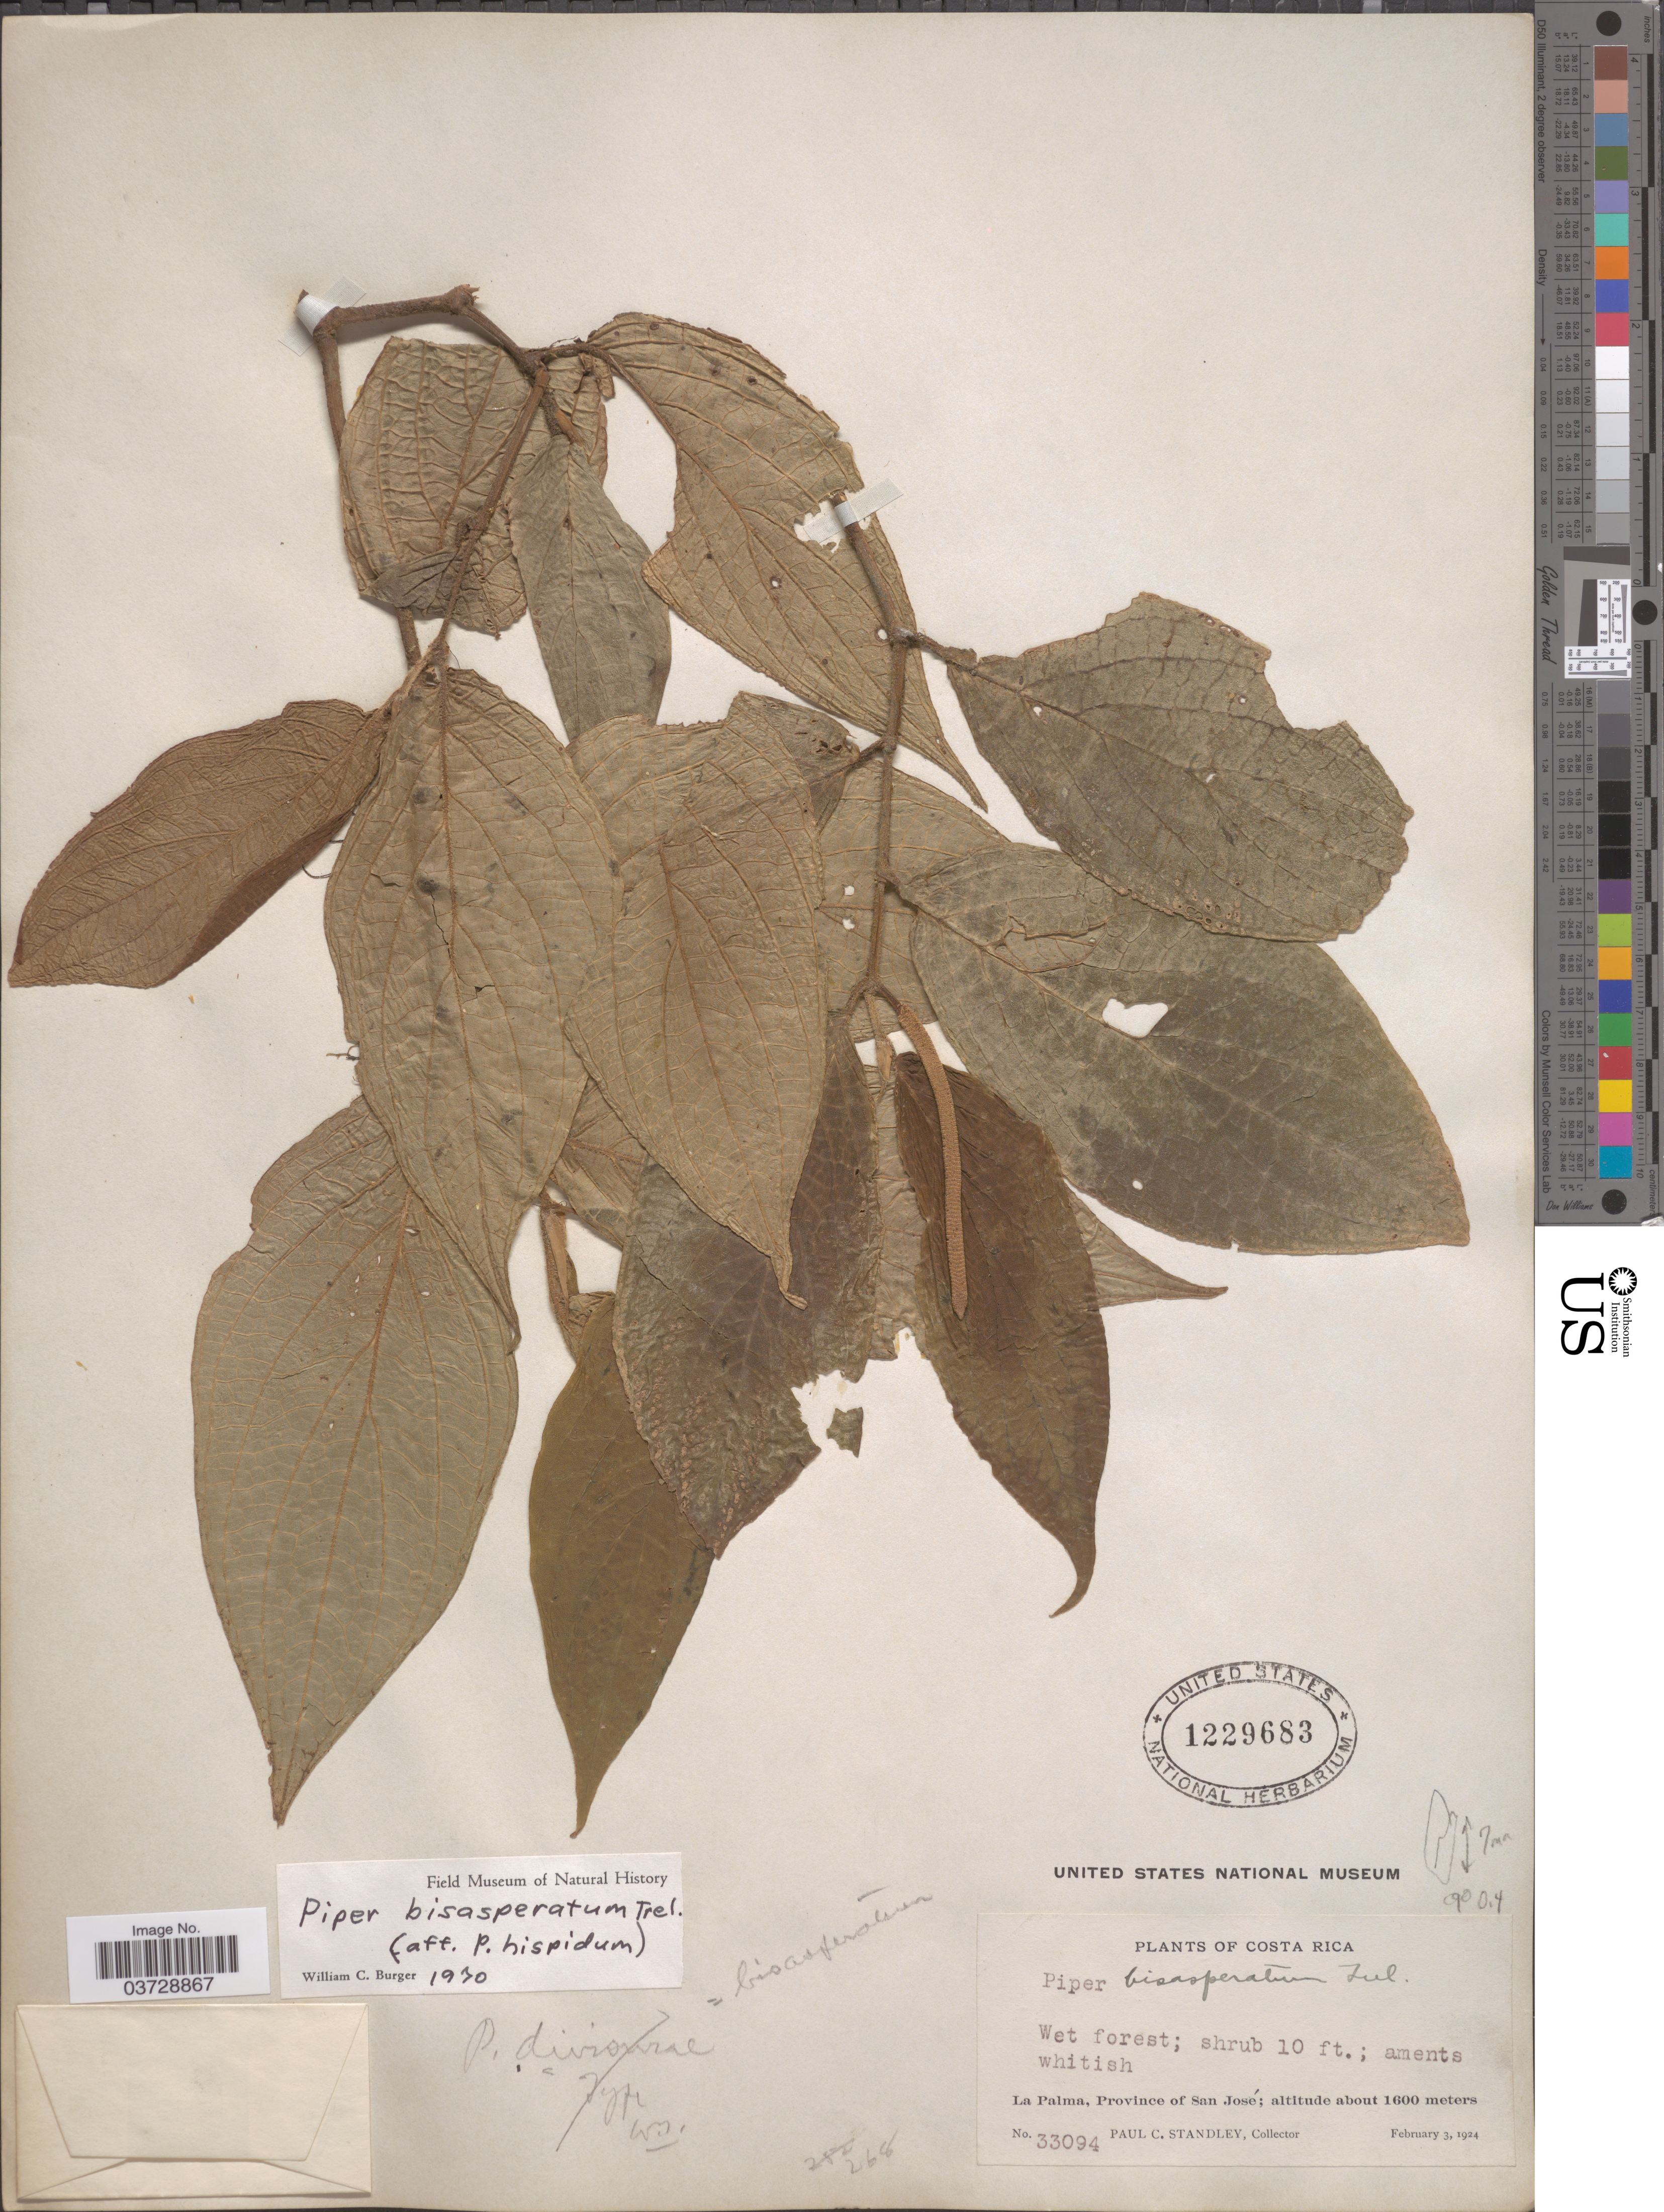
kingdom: Plantae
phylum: Tracheophyta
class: Magnoliopsida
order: Piperales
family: Piperaceae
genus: Piper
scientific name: Piper bisasperatum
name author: Trel.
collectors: P. C. Standley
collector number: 33094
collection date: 1924-02-03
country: Costa Rica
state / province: San José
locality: La Palma.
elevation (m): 1600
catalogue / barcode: US 1229683